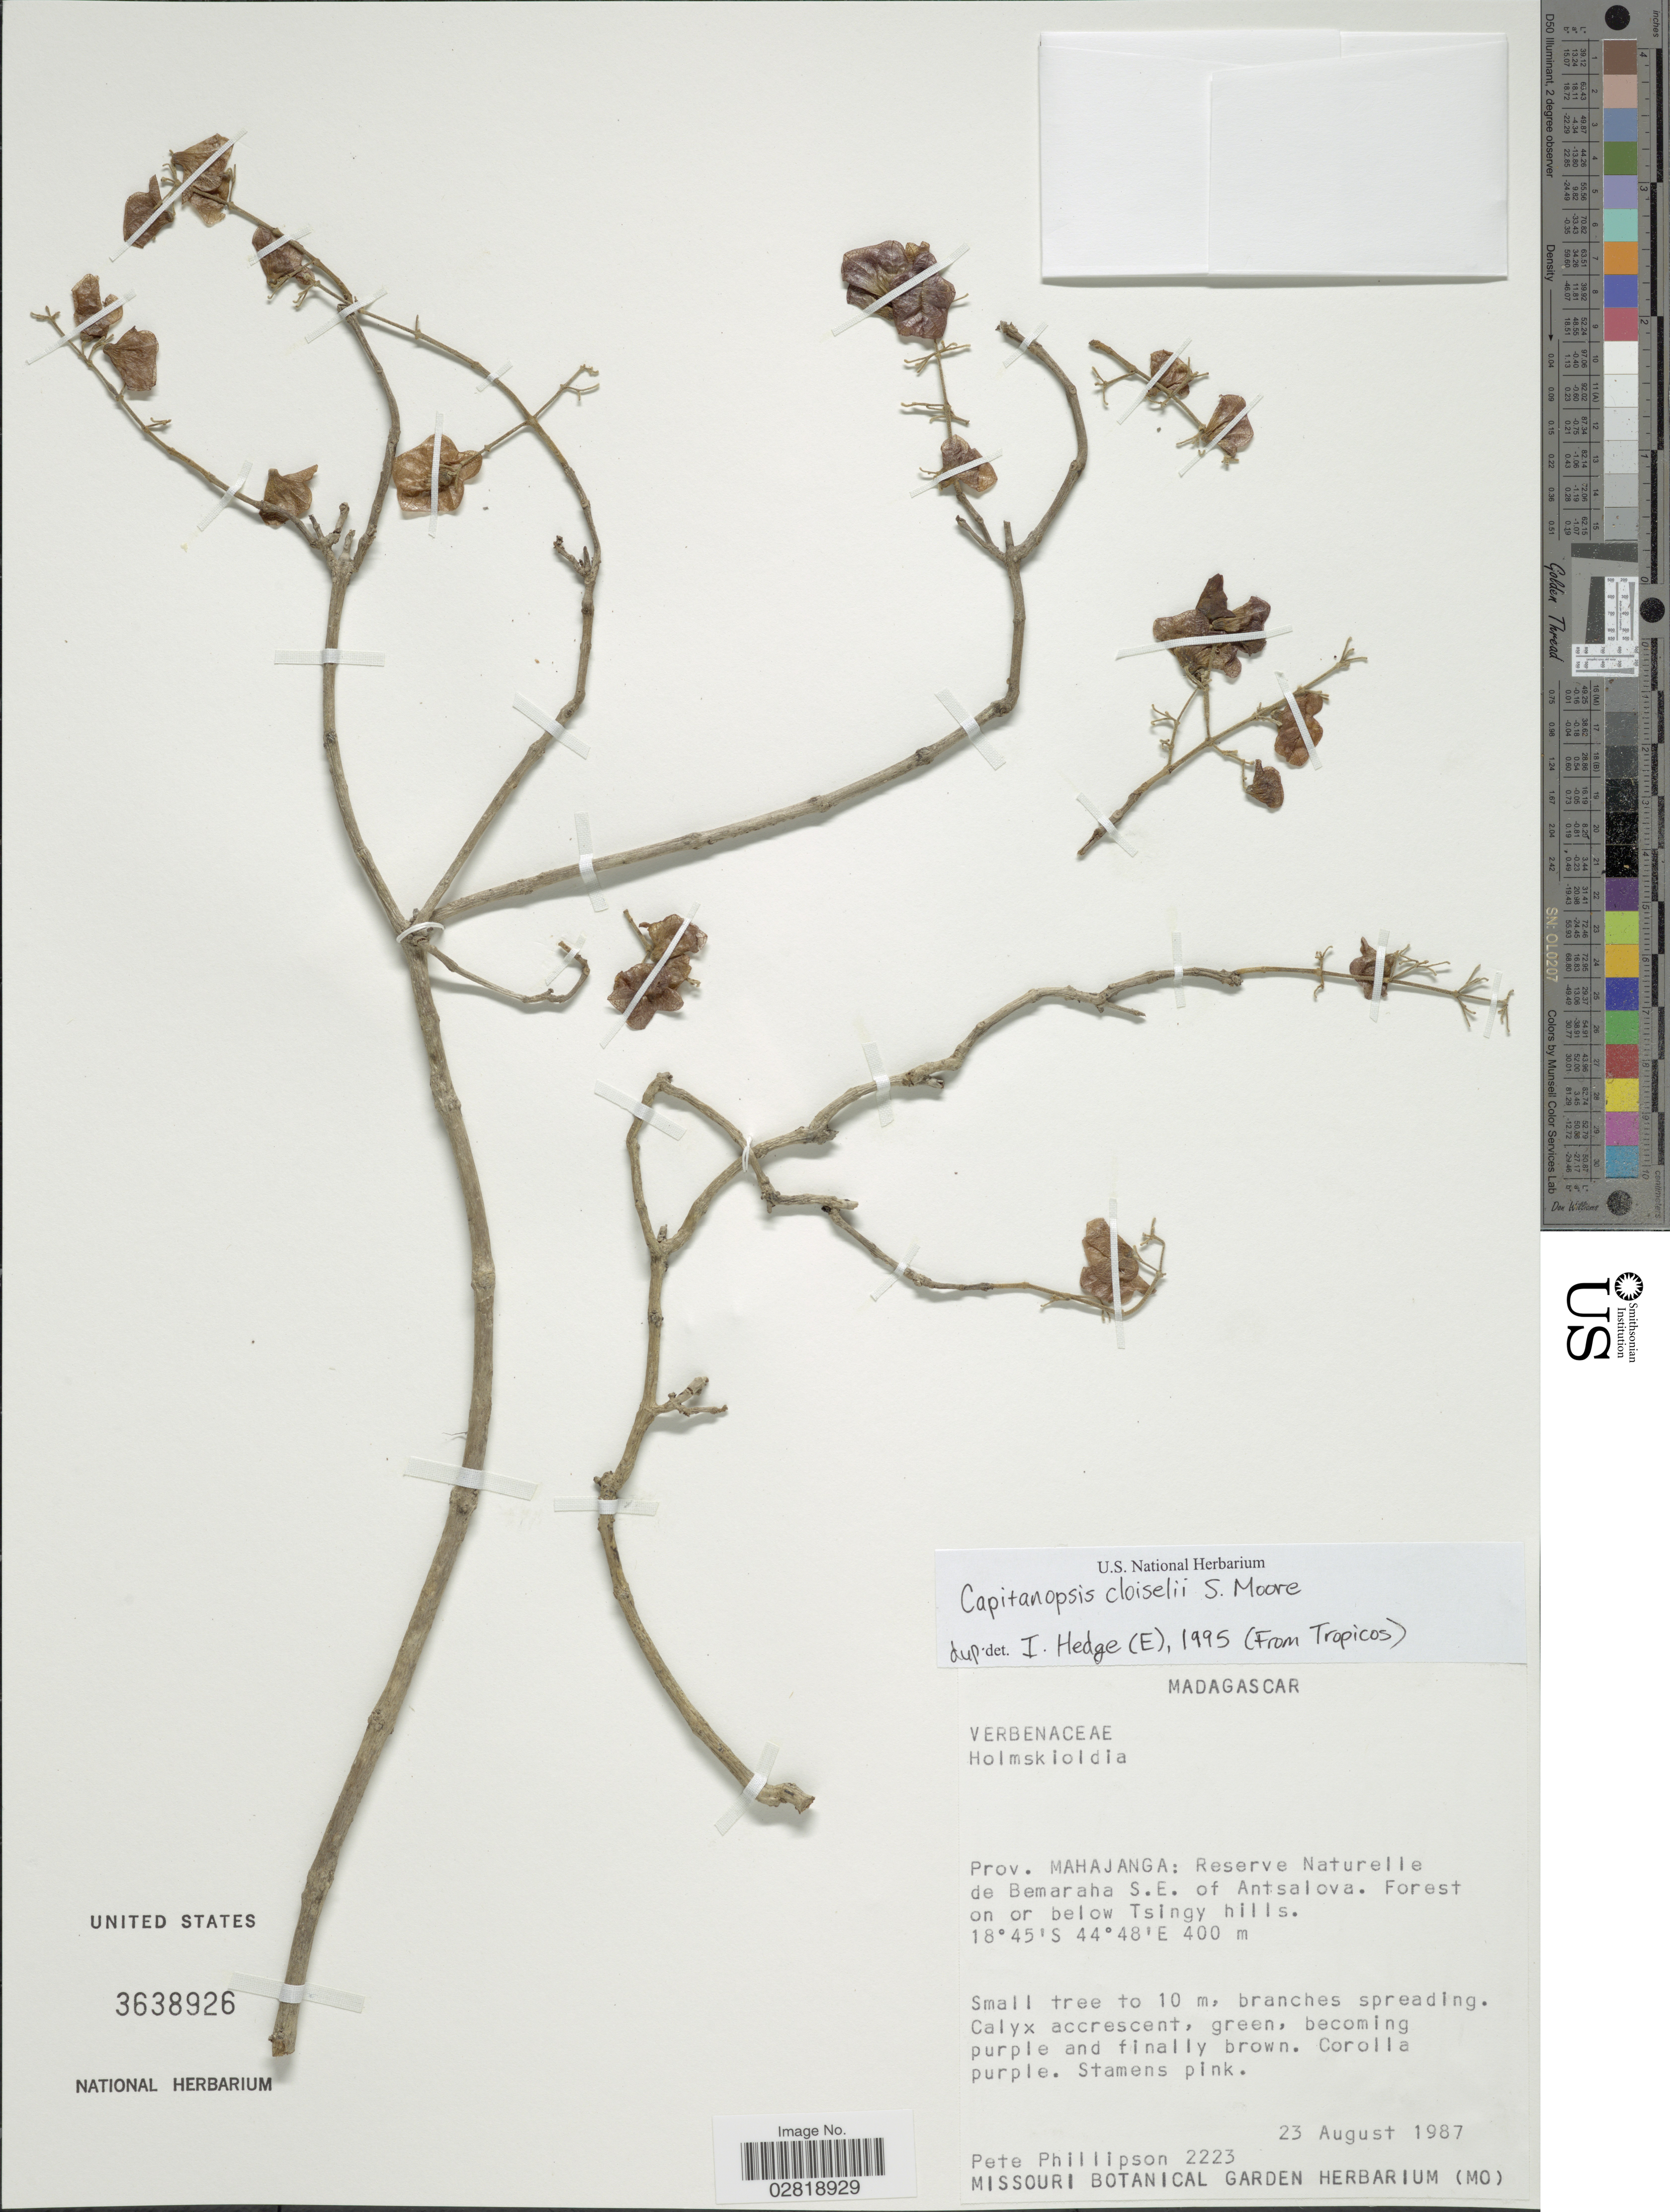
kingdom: Plantae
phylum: Tracheophyta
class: Magnoliopsida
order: Lamiales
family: Lamiaceae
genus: Capitanopsis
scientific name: Capitanopsis cloiselii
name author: S. Moore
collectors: P. B. Phillipson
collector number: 2223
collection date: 1987-08-23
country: Madagascar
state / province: Melaky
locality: Reserve Naturelle de Bemarha S.E. of Antsalova. Forest on or below Tsingy hills.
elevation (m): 400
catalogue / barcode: US 3638926